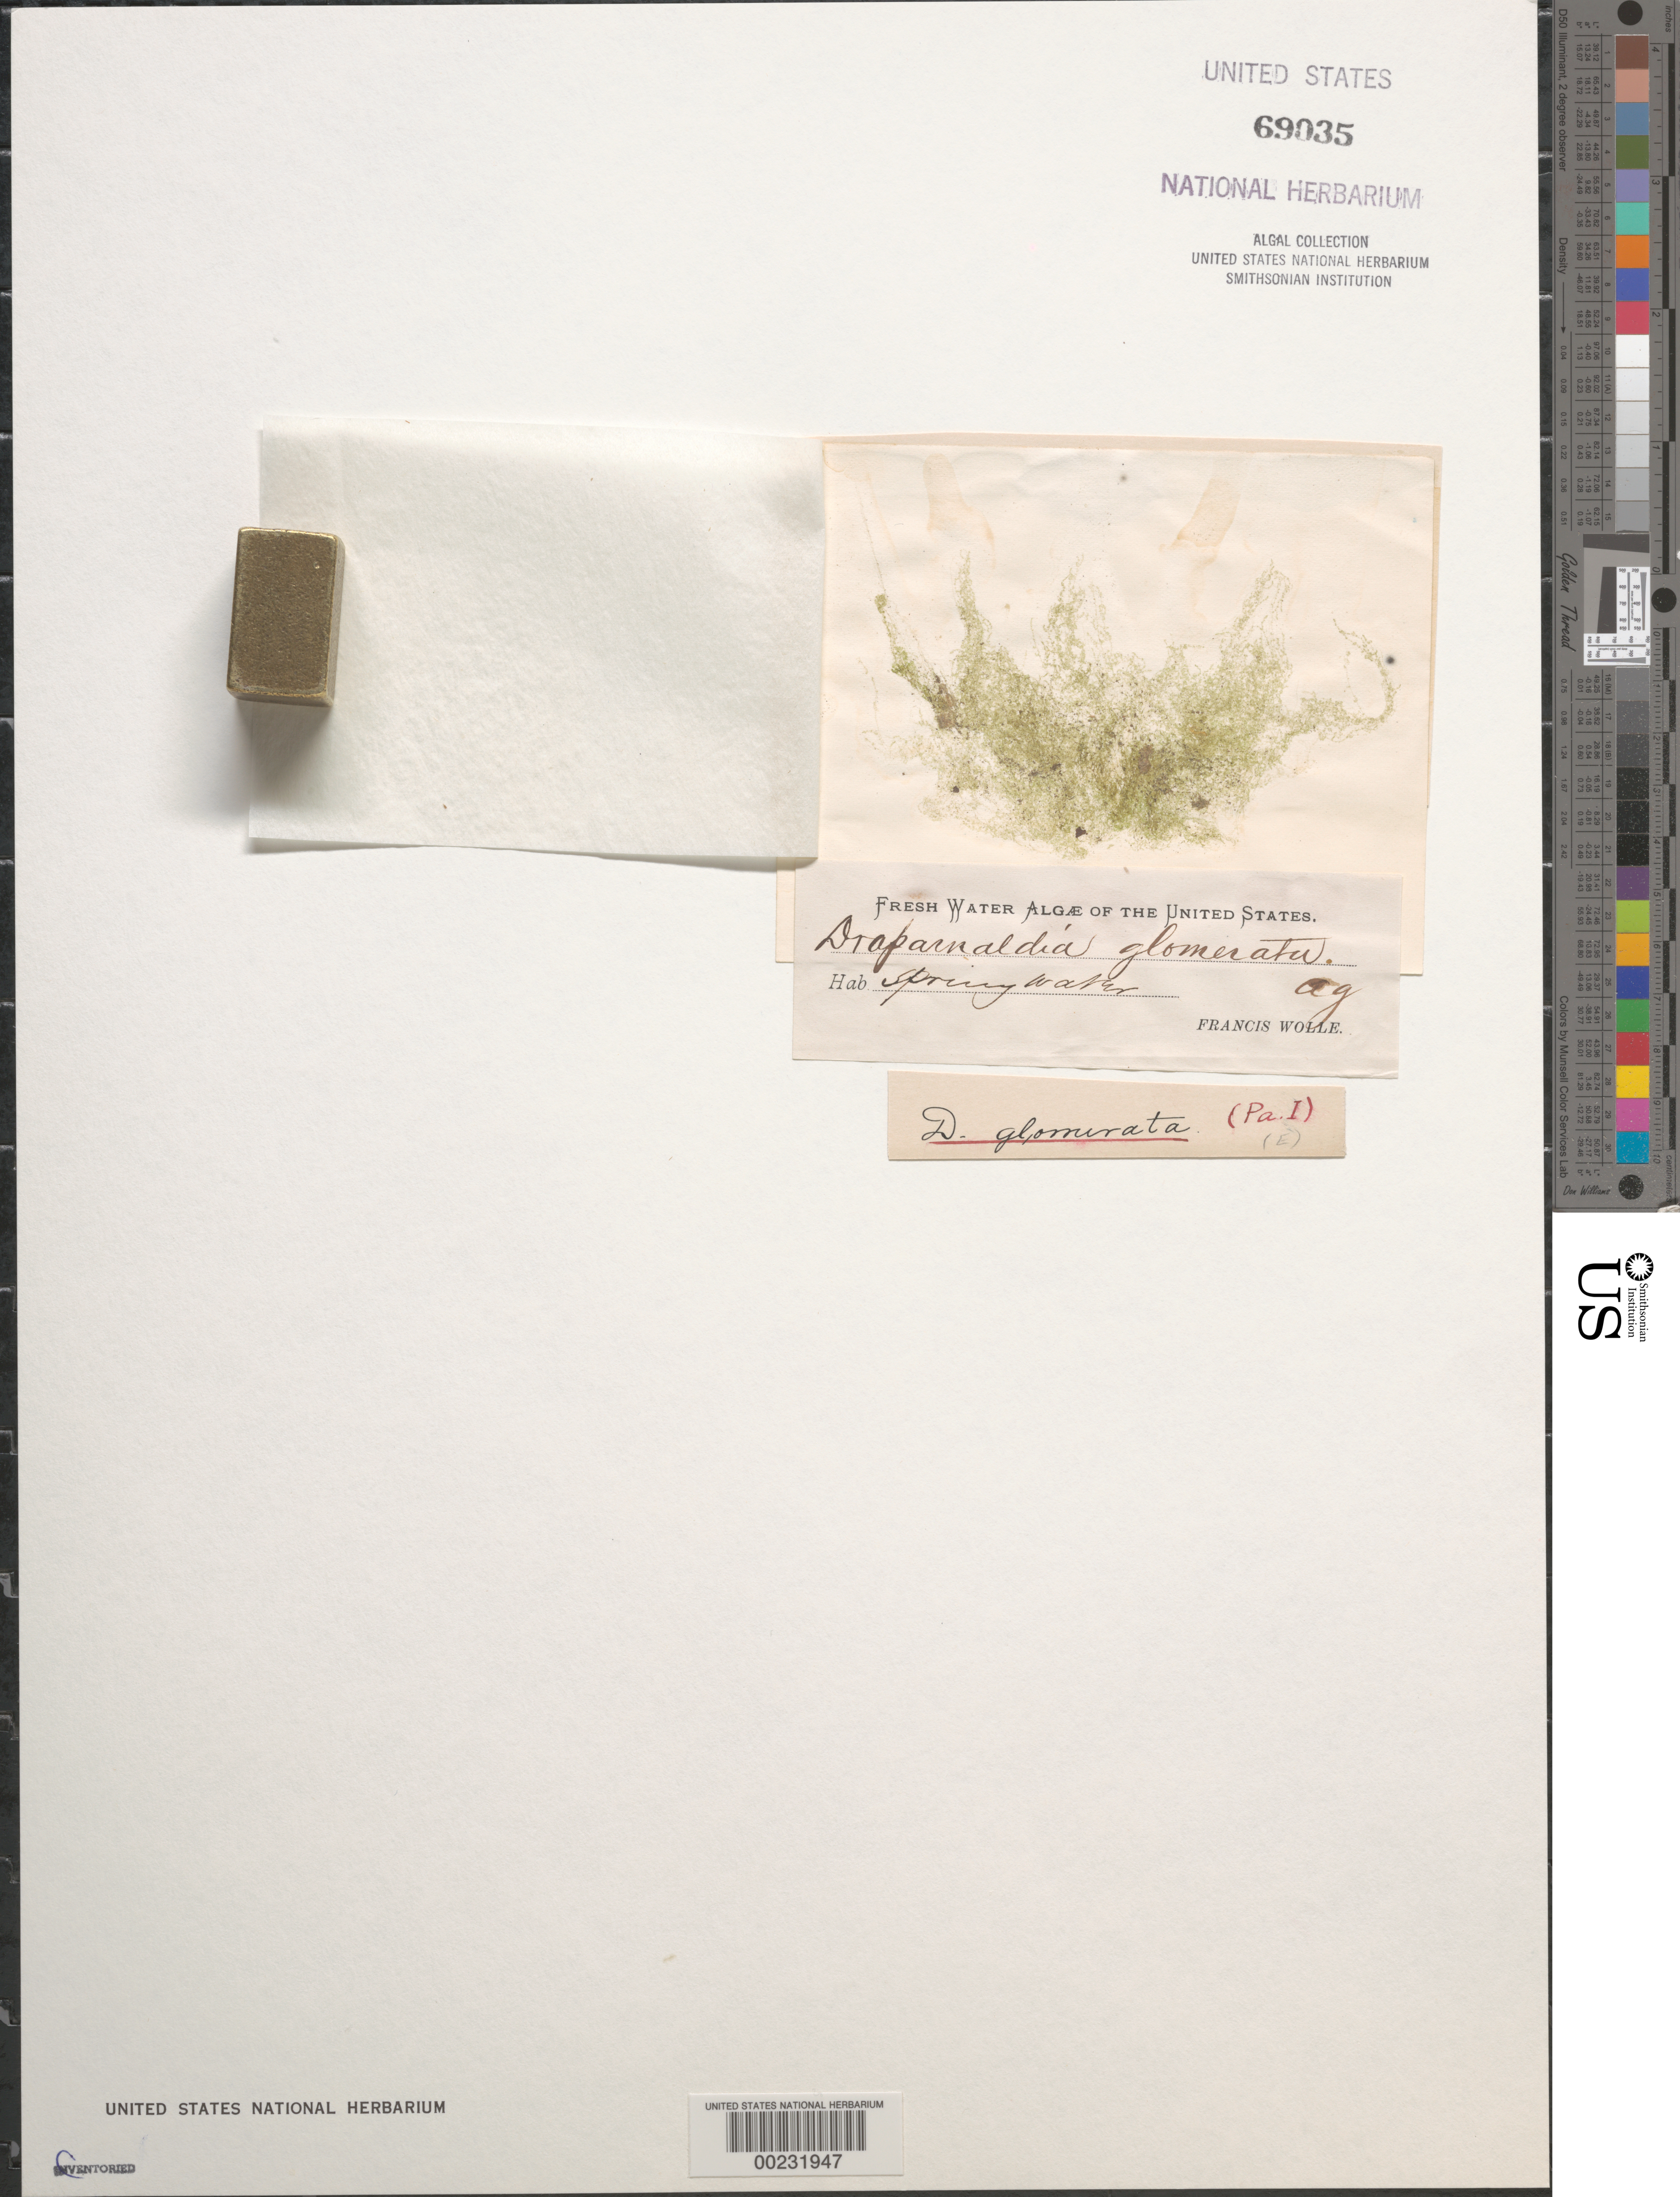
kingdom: Plantae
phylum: Chlorophyta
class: Chlorophyceae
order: Chaetophorales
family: Chaetophoraceae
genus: Draparnaldia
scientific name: Draparnaldia mutabilis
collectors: F. Wolle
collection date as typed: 18--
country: United States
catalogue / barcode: US 69035